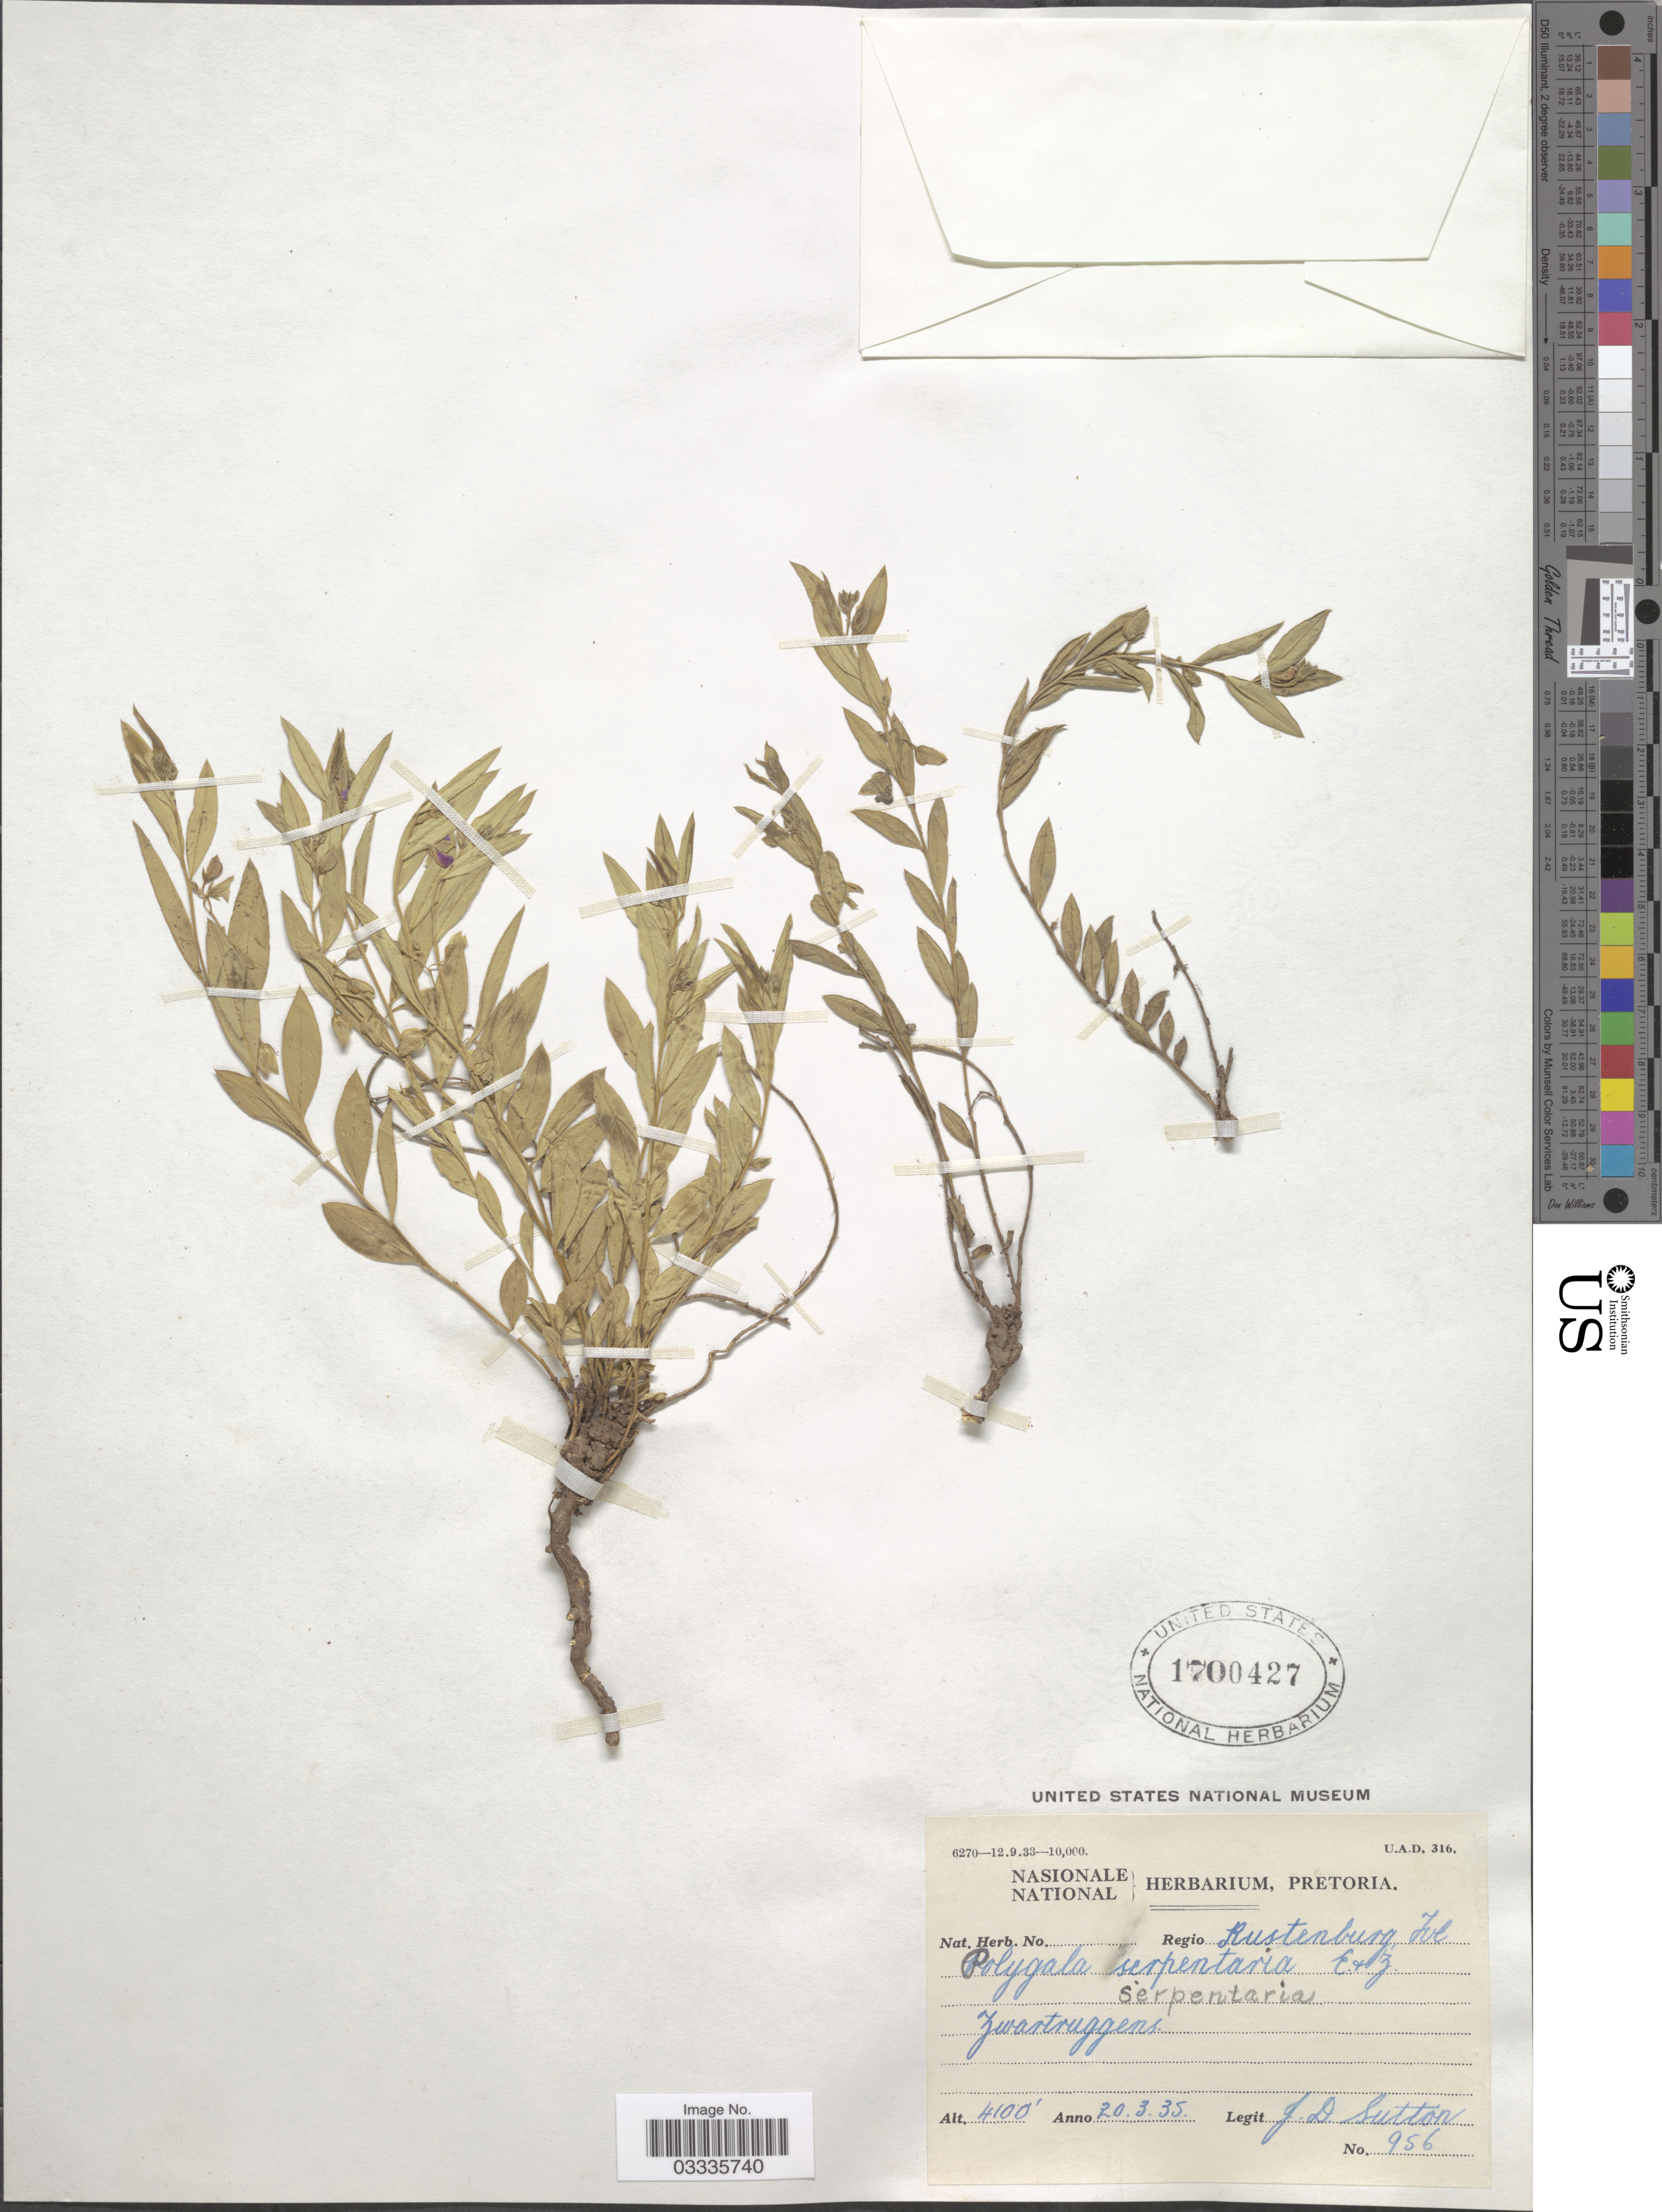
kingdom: Plantae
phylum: Tracheophyta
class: Magnoliopsida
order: Fabales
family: Polygalaceae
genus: Polygala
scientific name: Polygala serpentaria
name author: Eckl. & Zeyh.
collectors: J. Sutton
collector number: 956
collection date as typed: Transcribed d/m/y: 20/3/35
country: South Africa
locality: Regio Rustenburg Tvl. Zwartruggens.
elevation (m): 1250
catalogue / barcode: US 1700427